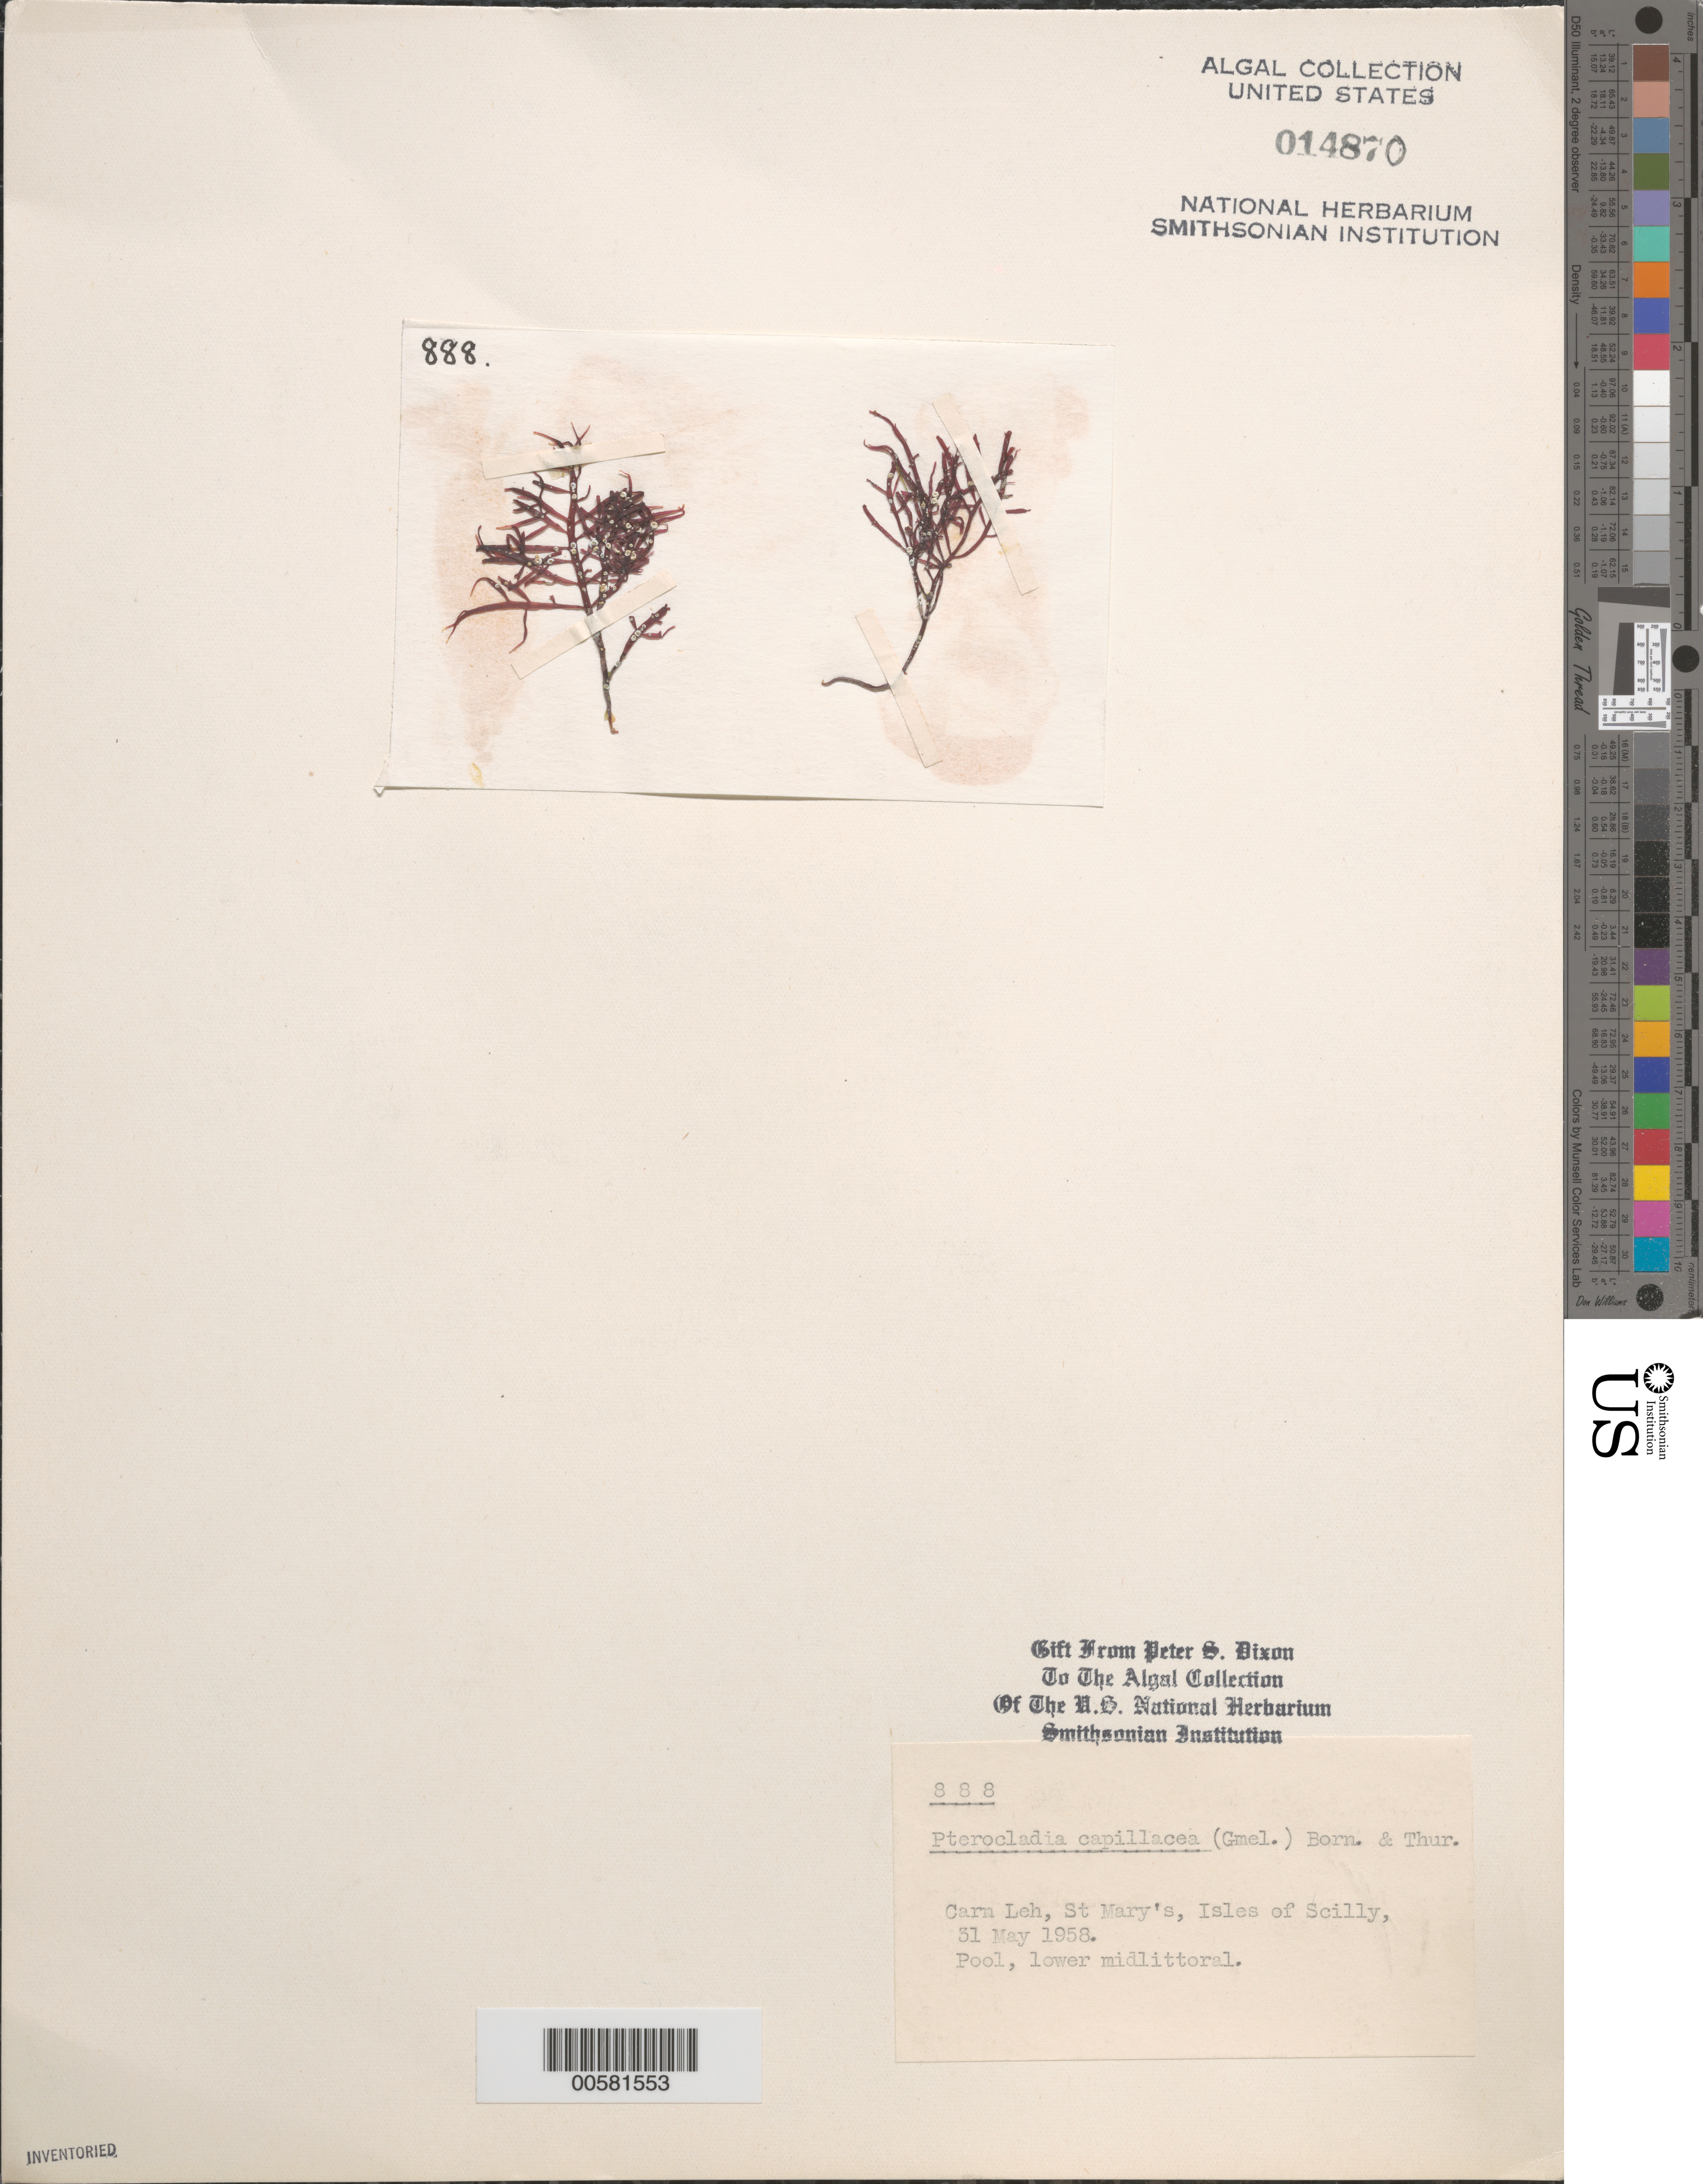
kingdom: Plantae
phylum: Rhodophyta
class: Florideophyceae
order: Gelidiales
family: Pterocladiaceae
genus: Pterocladiella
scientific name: Pterocladiella capillacea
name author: (S.G. Gmel.) Santelices & Hommers.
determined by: Algae name updating Project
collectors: P. S. Dixon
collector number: PSD 888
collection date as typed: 31 May 1958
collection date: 1958-05-31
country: United Kingdom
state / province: England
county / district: Council of the Isles of Scilly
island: St. Mary's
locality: Carn Leh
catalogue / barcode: US 14870